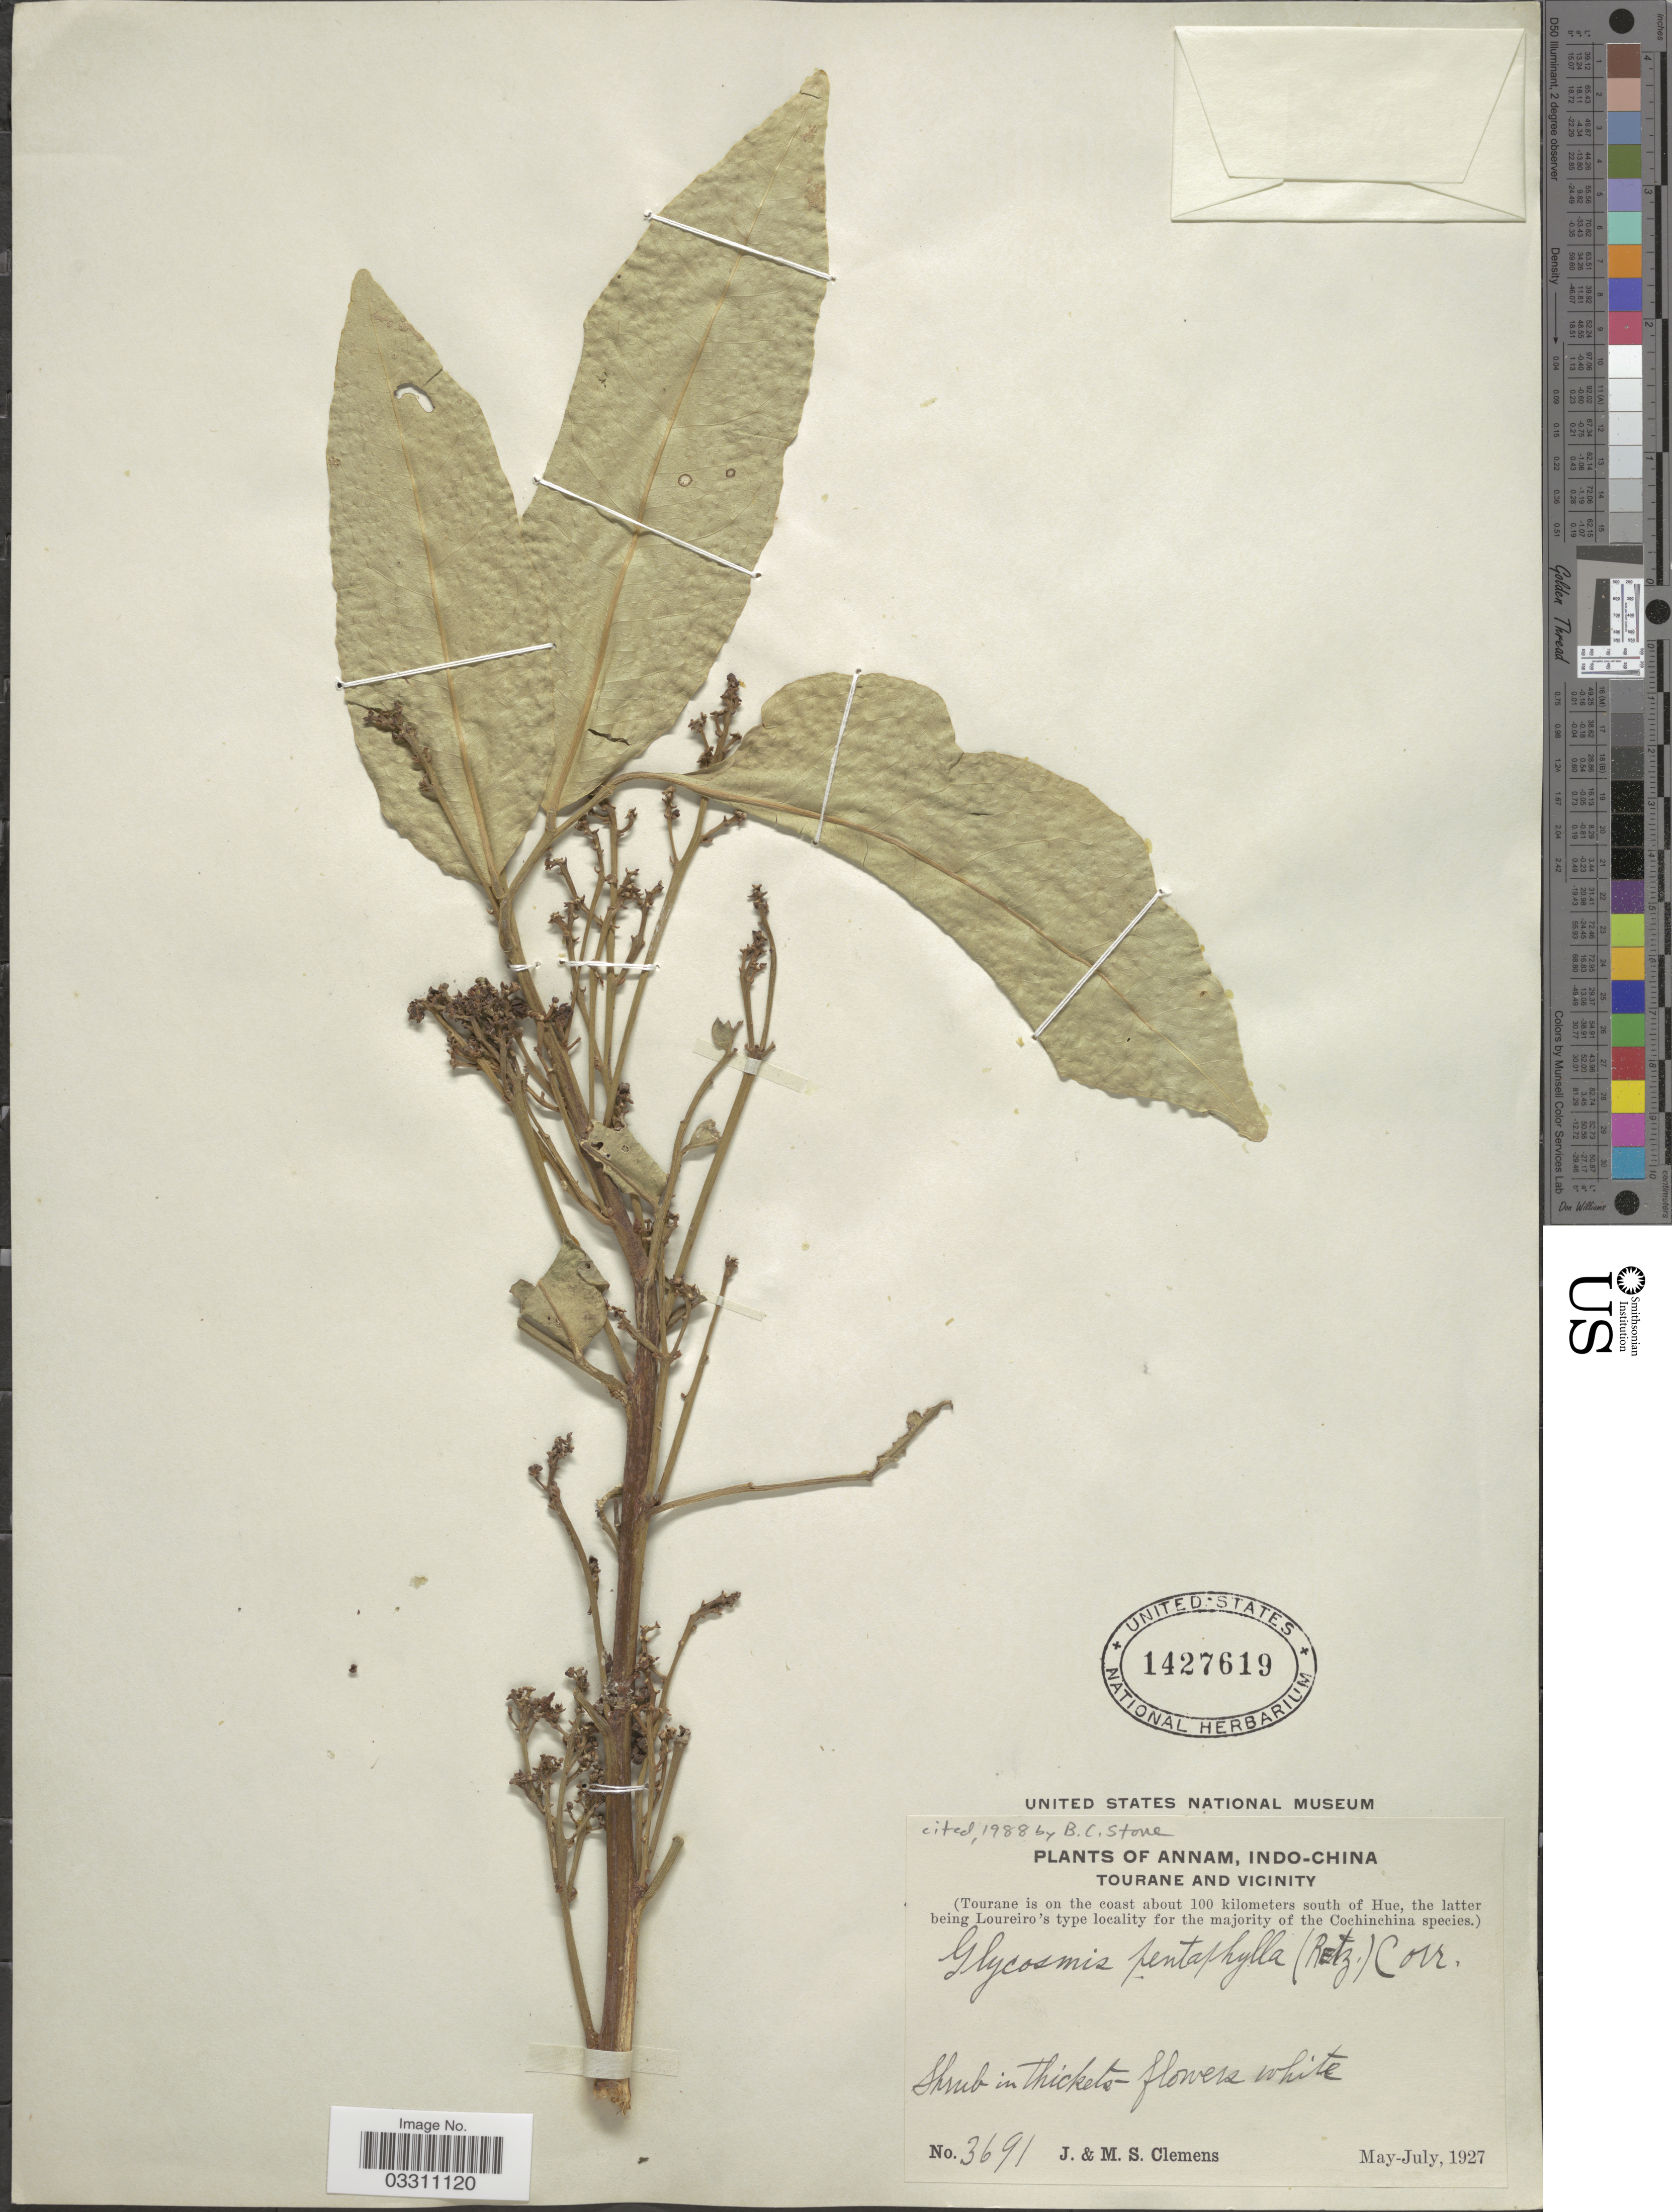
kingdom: Plantae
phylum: Tracheophyta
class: Magnoliopsida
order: Sapindales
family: Rutaceae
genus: Glycosmis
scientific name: Glycosmis pentaphylla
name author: (Retz.) DC.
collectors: J. Clemens & M. S. Clemens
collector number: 3691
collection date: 1927-05/1927-07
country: Vietnam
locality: Annam, Indo-China, Tourane and vicinity (Tourane is on the coast about 100 kilometers south of Hue).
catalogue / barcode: US 1427619